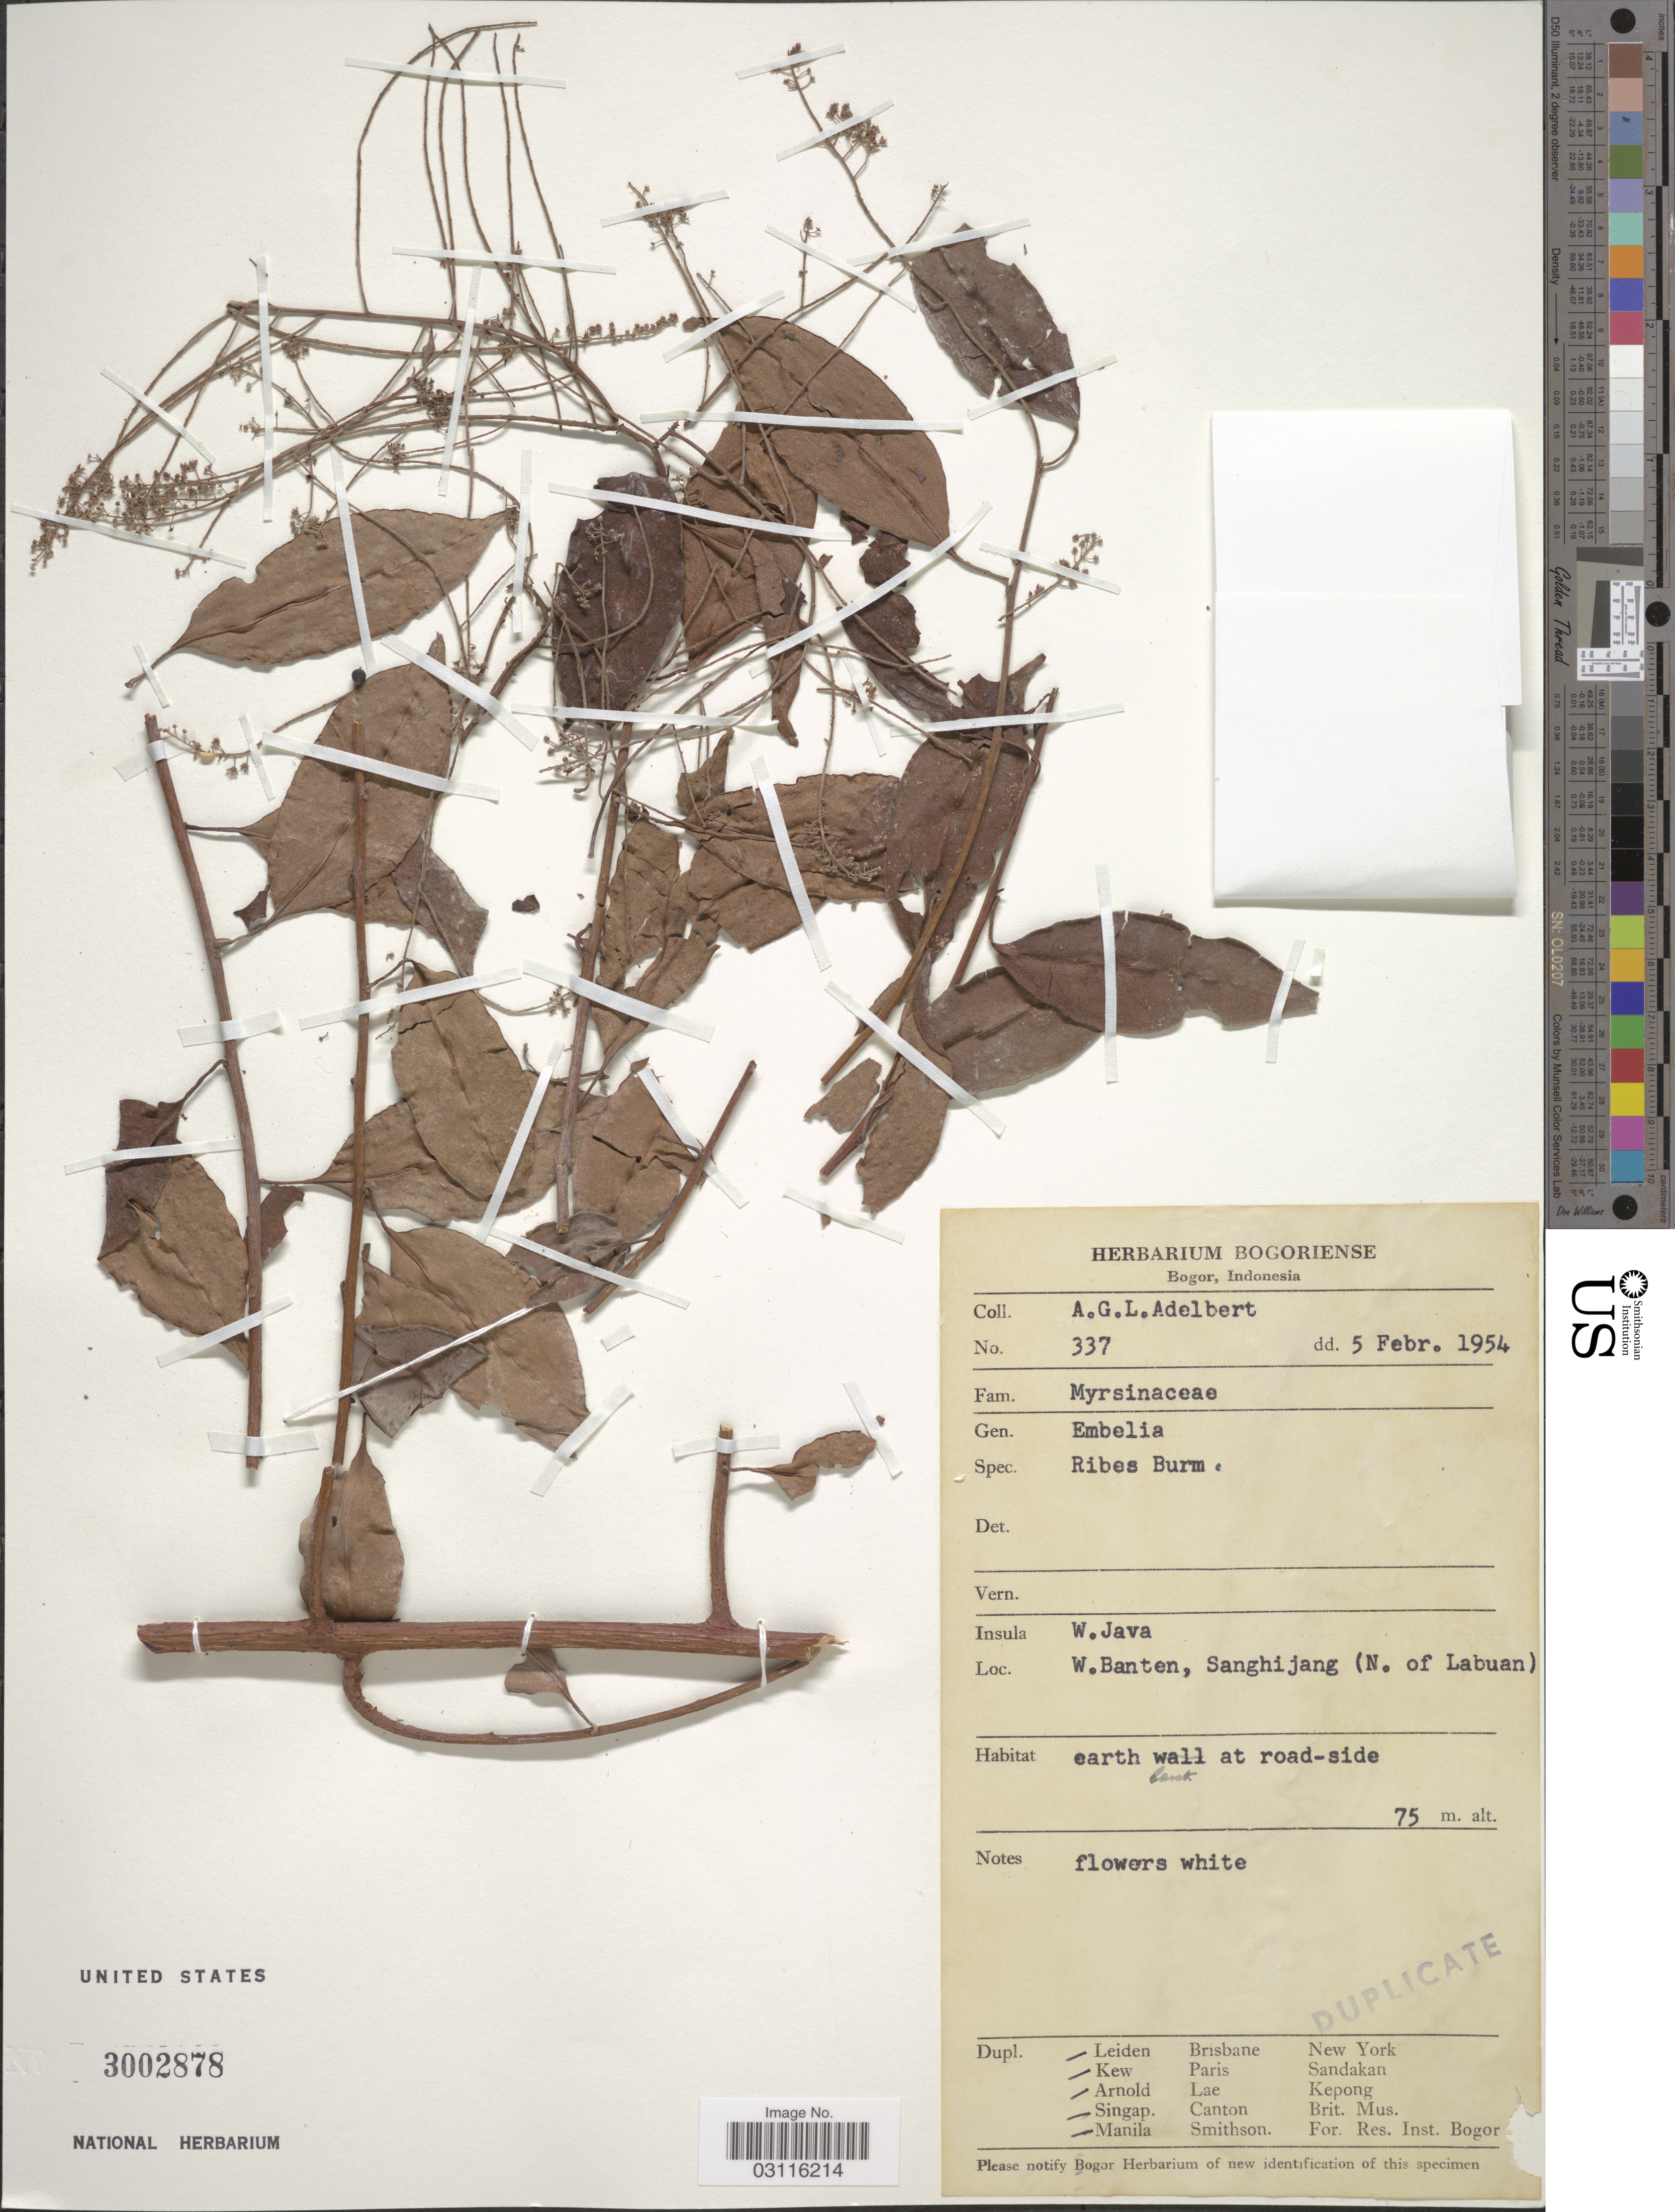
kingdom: Plantae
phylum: Tracheophyta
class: Magnoliopsida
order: Ericales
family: Primulaceae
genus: Embelia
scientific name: Embelia ribes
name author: Burm. f.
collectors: A. G. L. Adelbert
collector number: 337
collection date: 1954-02-05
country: Indonesia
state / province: Java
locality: Insula W. Java. W. Banten, Sanghijang (N. of Labuan).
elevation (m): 75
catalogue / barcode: US 3002878